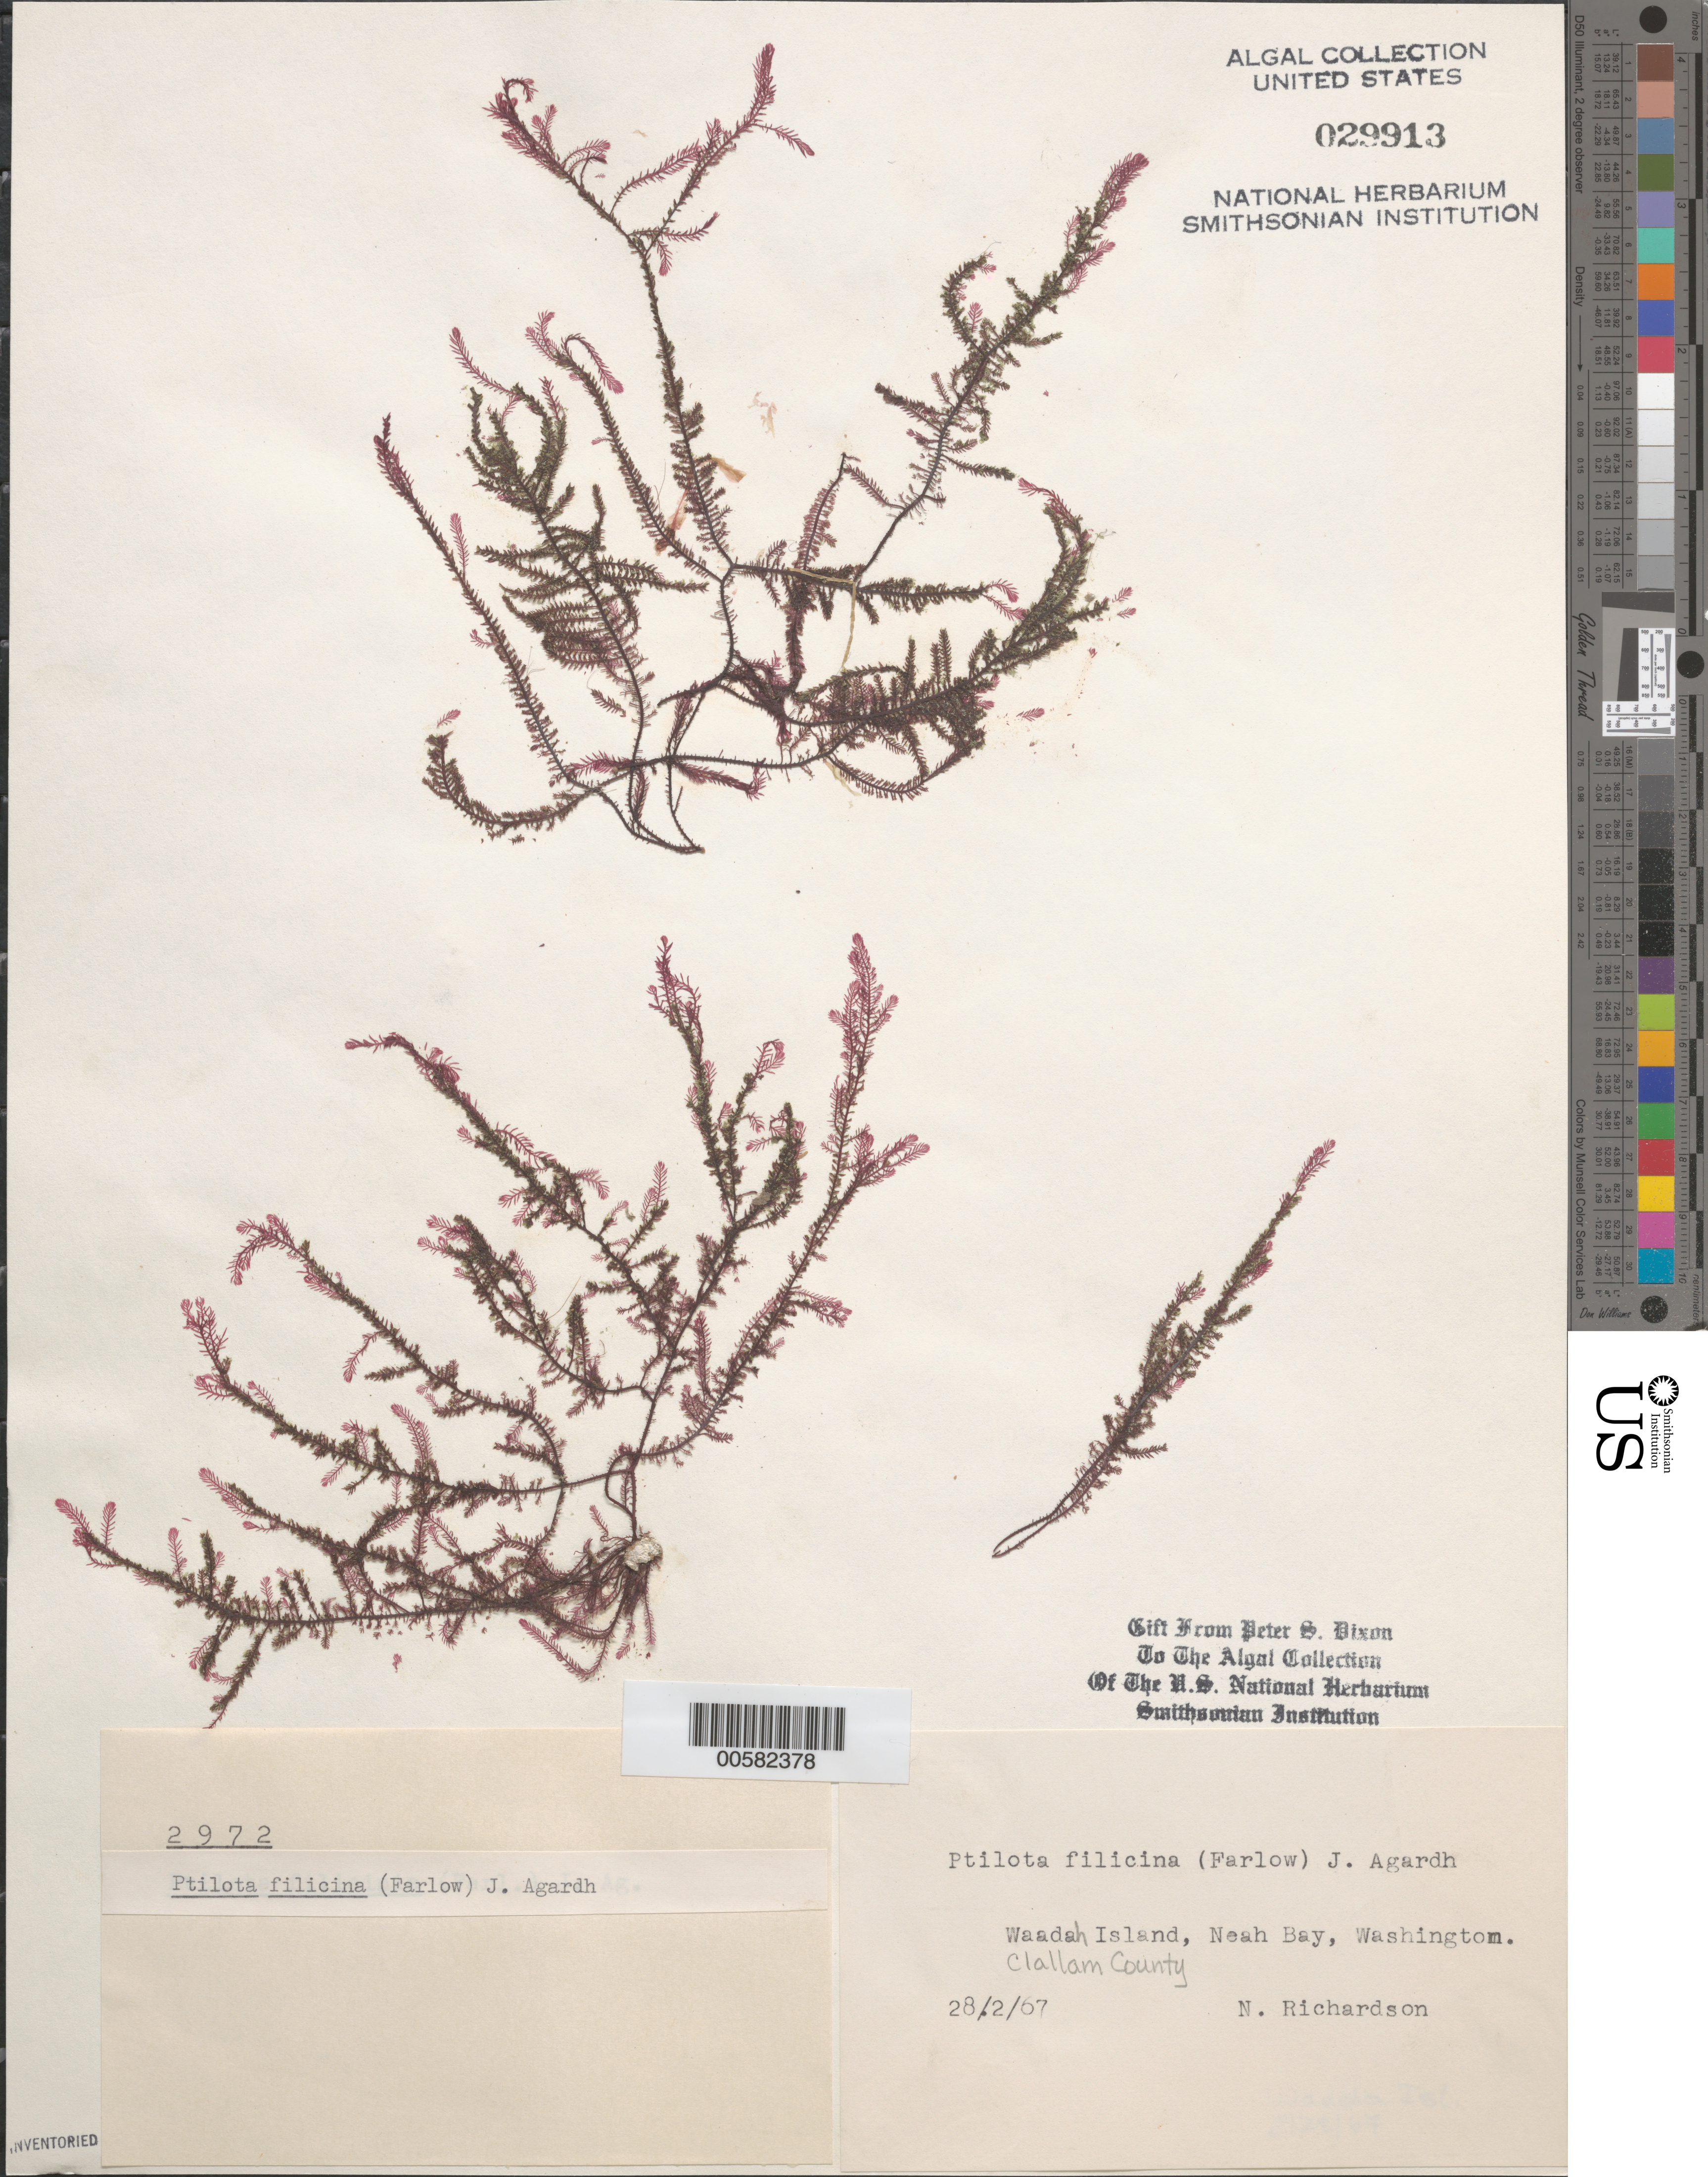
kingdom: Plantae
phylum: Rhodophyta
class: Florideophyceae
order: Ceramiales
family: Wrangeliaceae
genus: Ptilota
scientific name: Ptilota filicina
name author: J. Agardh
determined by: Dixon, P. S.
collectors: N. Richardson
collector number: PSD 2972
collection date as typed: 28 Feb 1967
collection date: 1967-02-28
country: United States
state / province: Washington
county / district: Clallam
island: Waadah Island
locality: Neah Bay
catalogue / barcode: US 29913